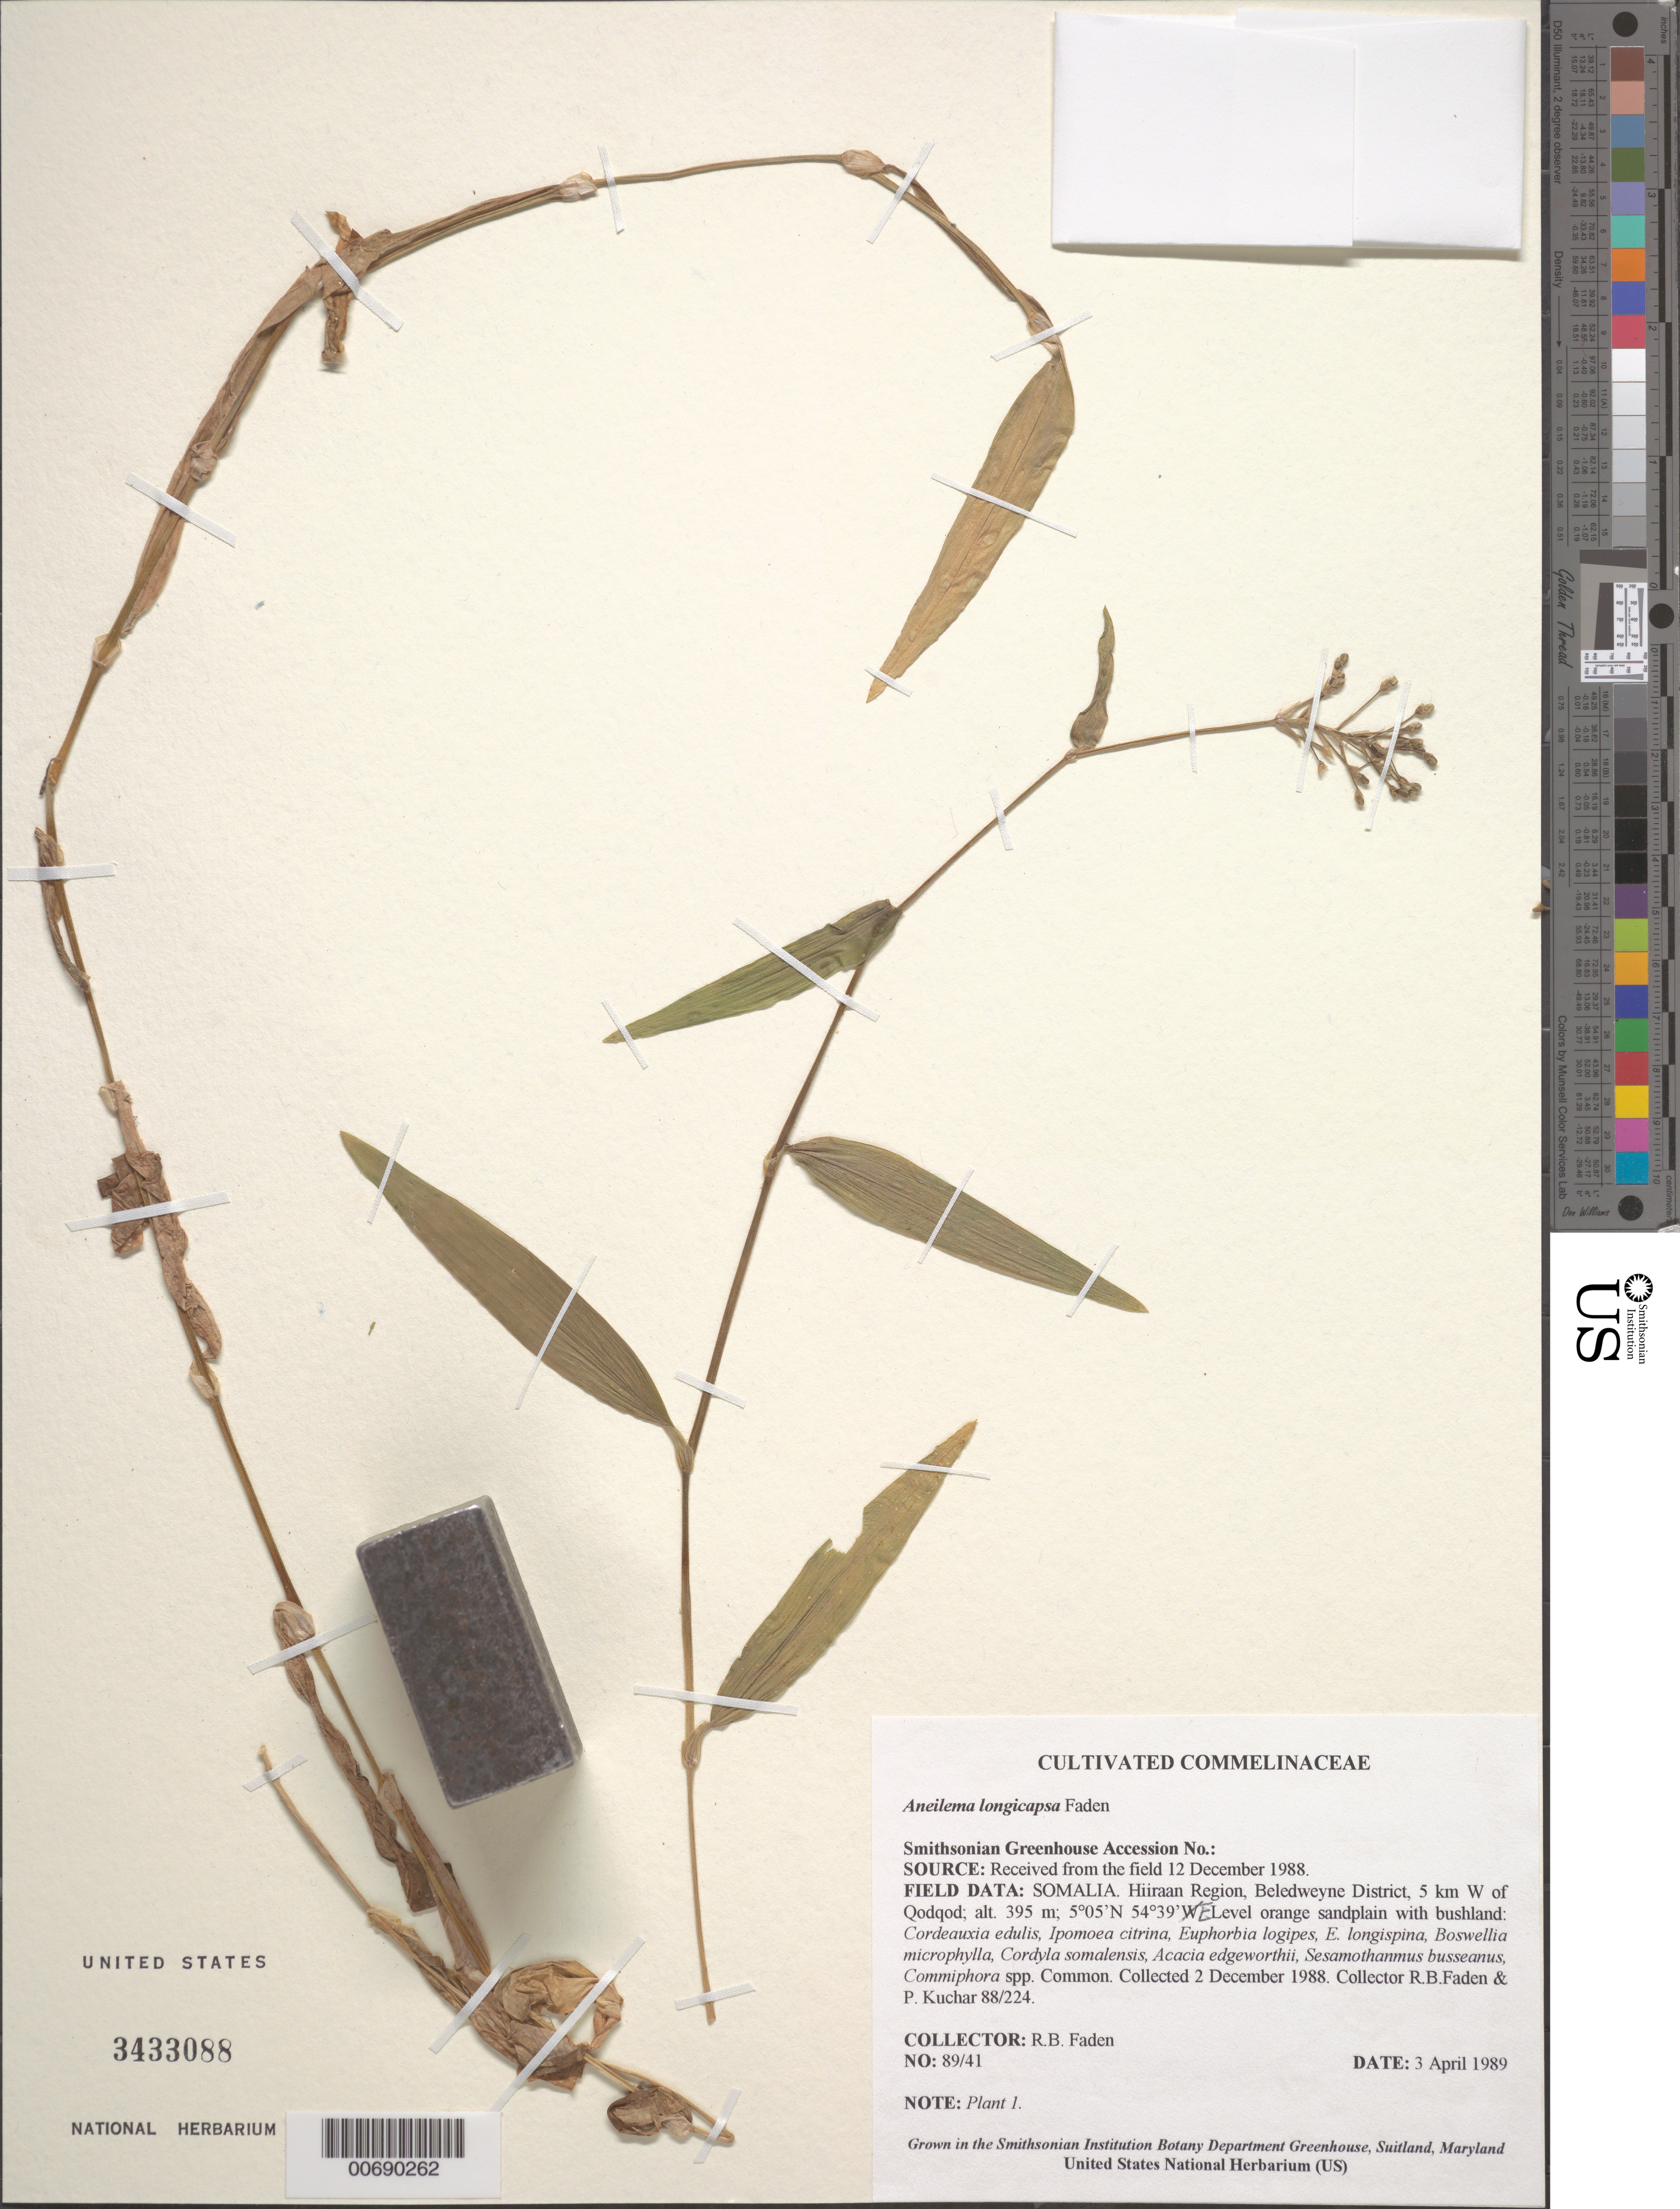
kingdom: Plantae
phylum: Tracheophyta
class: Liliopsida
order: Commelinales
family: Commelinaceae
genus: Aneilema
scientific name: Aneilema longicapsa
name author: Faden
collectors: R. B. Faden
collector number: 89/41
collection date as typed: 03 Apr 1989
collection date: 1989-04-03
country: Somalia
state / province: Hiiraan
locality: Beledweyne Dist., W of Qodqod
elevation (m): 395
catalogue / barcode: US 3433088